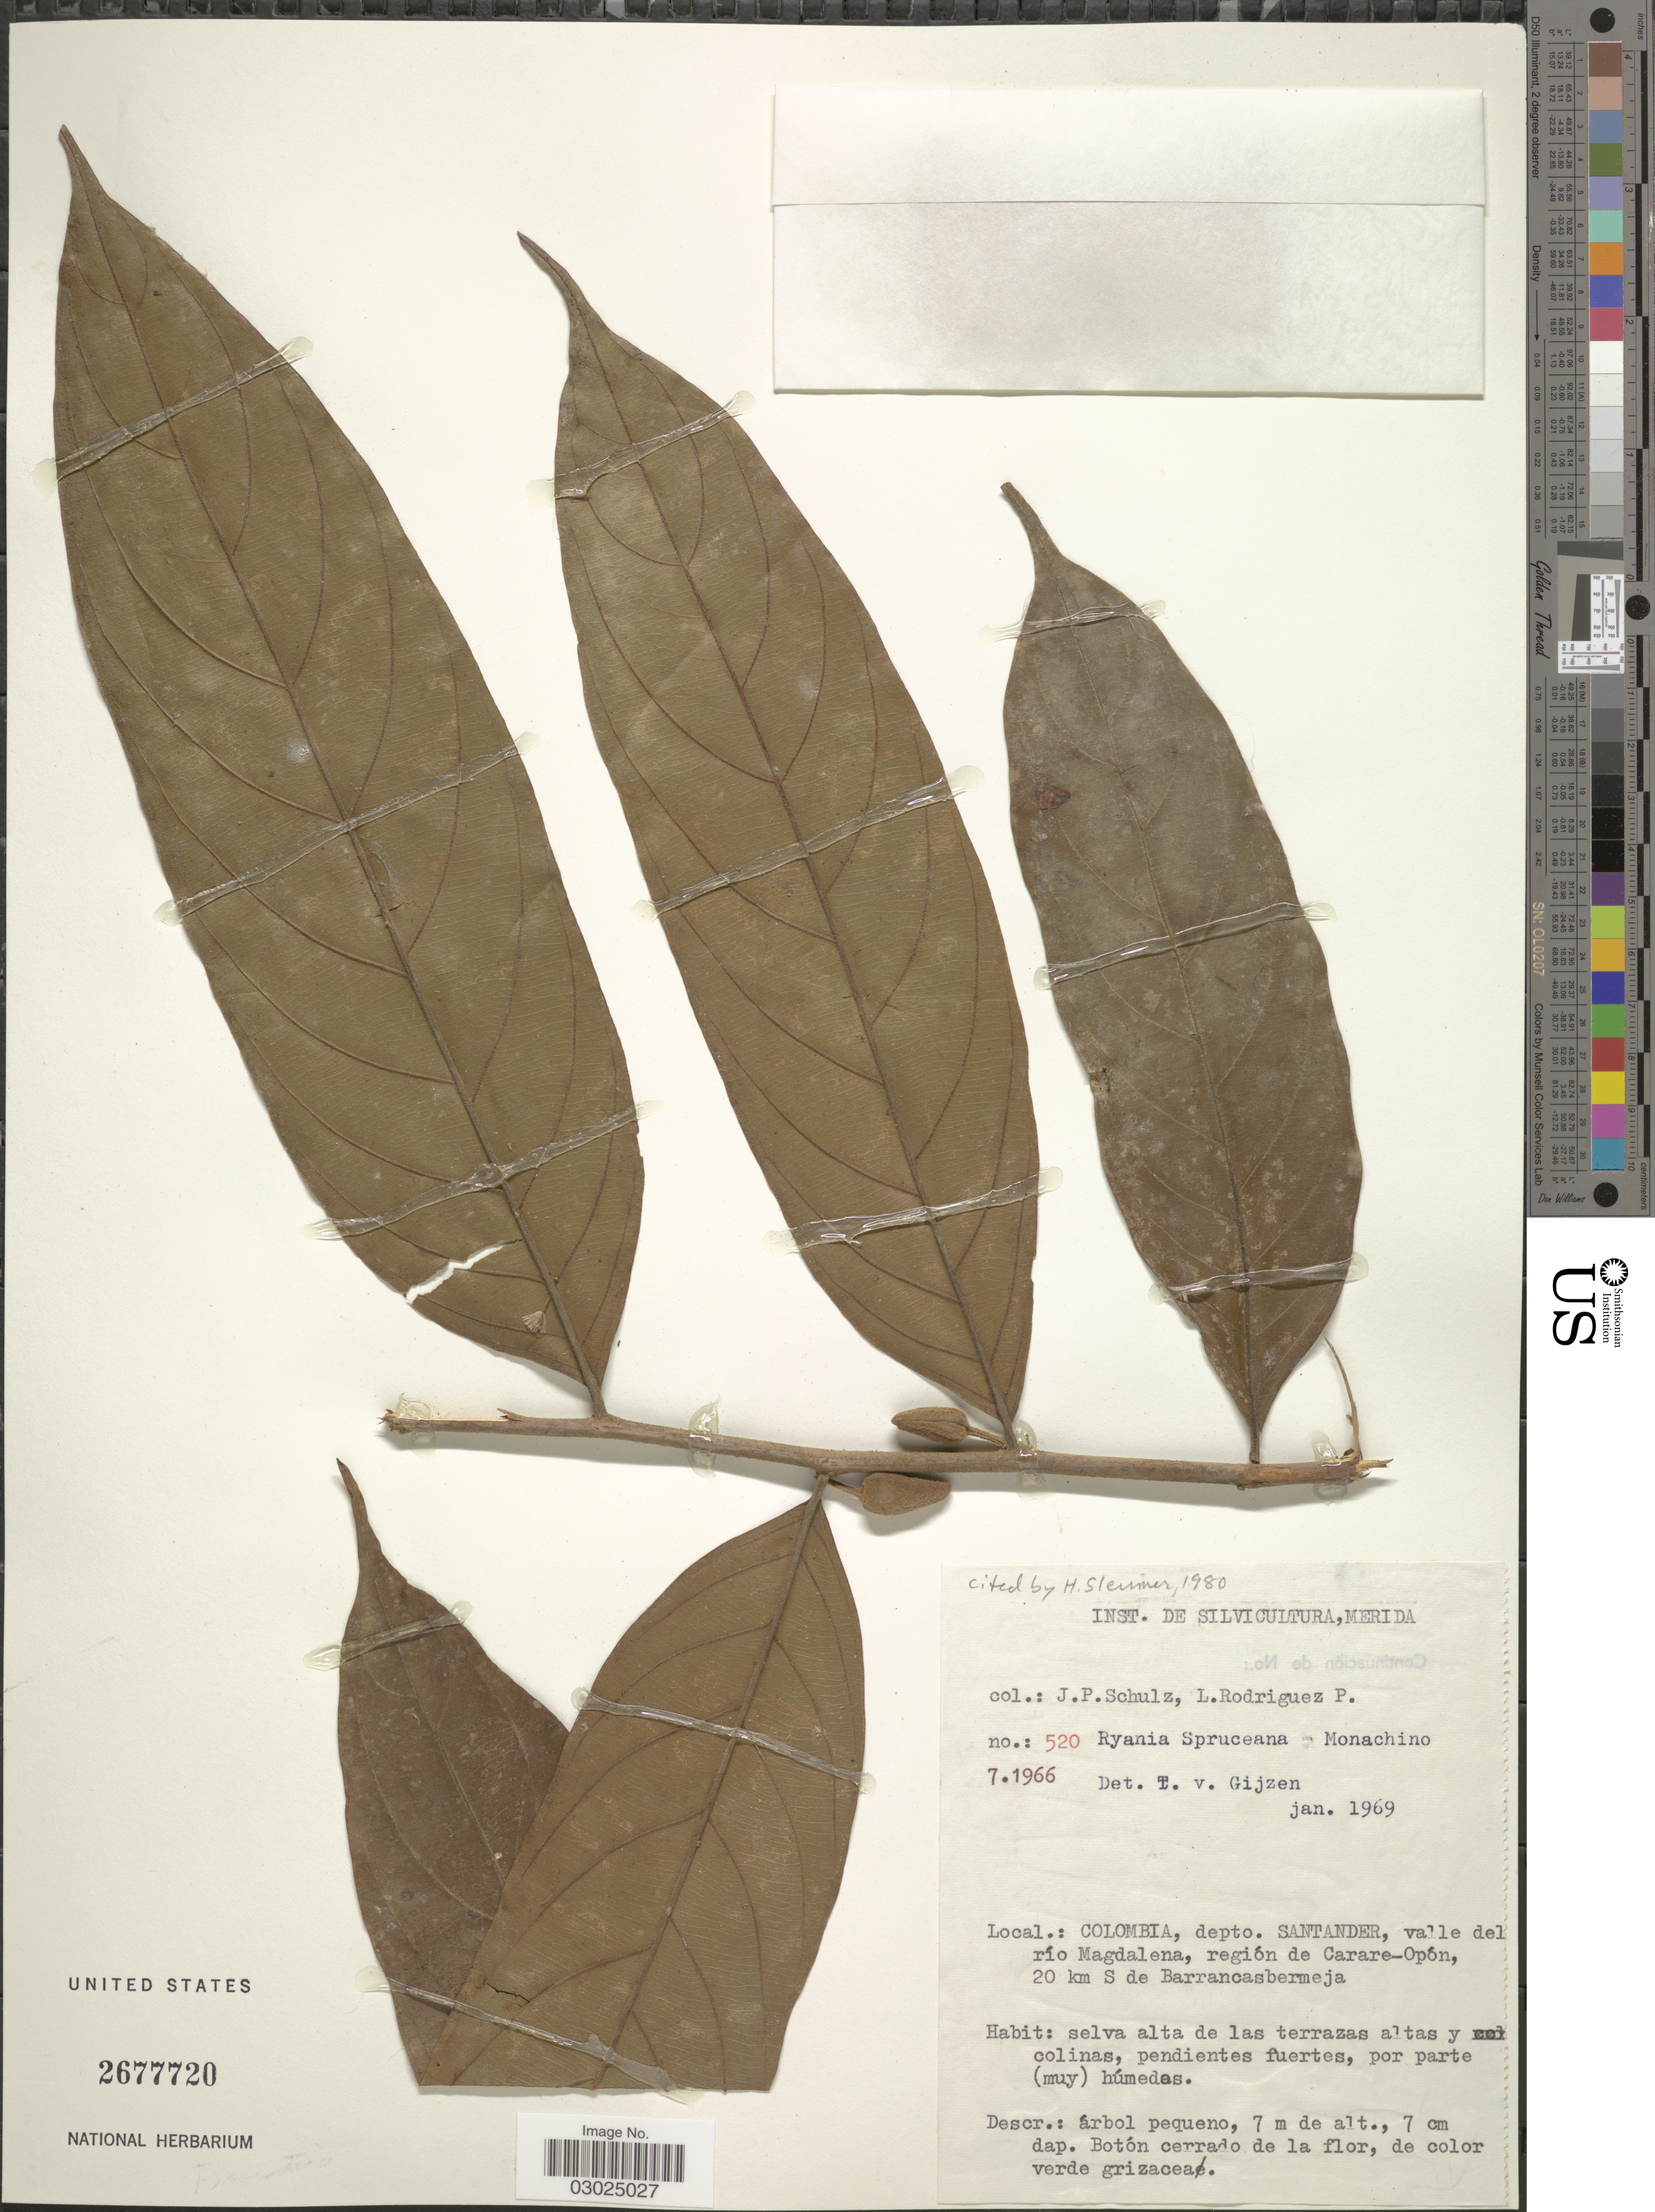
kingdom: Plantae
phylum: Tracheophyta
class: Magnoliopsida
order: Malpighiales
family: Salicaceae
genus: Ryania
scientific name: Ryania spruceana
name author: Monach.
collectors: J. P. Schulz & L. Rodríguez P.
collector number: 520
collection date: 1966-07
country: Colombia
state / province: Santander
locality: Depto. Santander, valle del río Magdalena, región de Carare-Opón, 20 km S de Barrancasbermeja.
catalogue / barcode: US 2677720